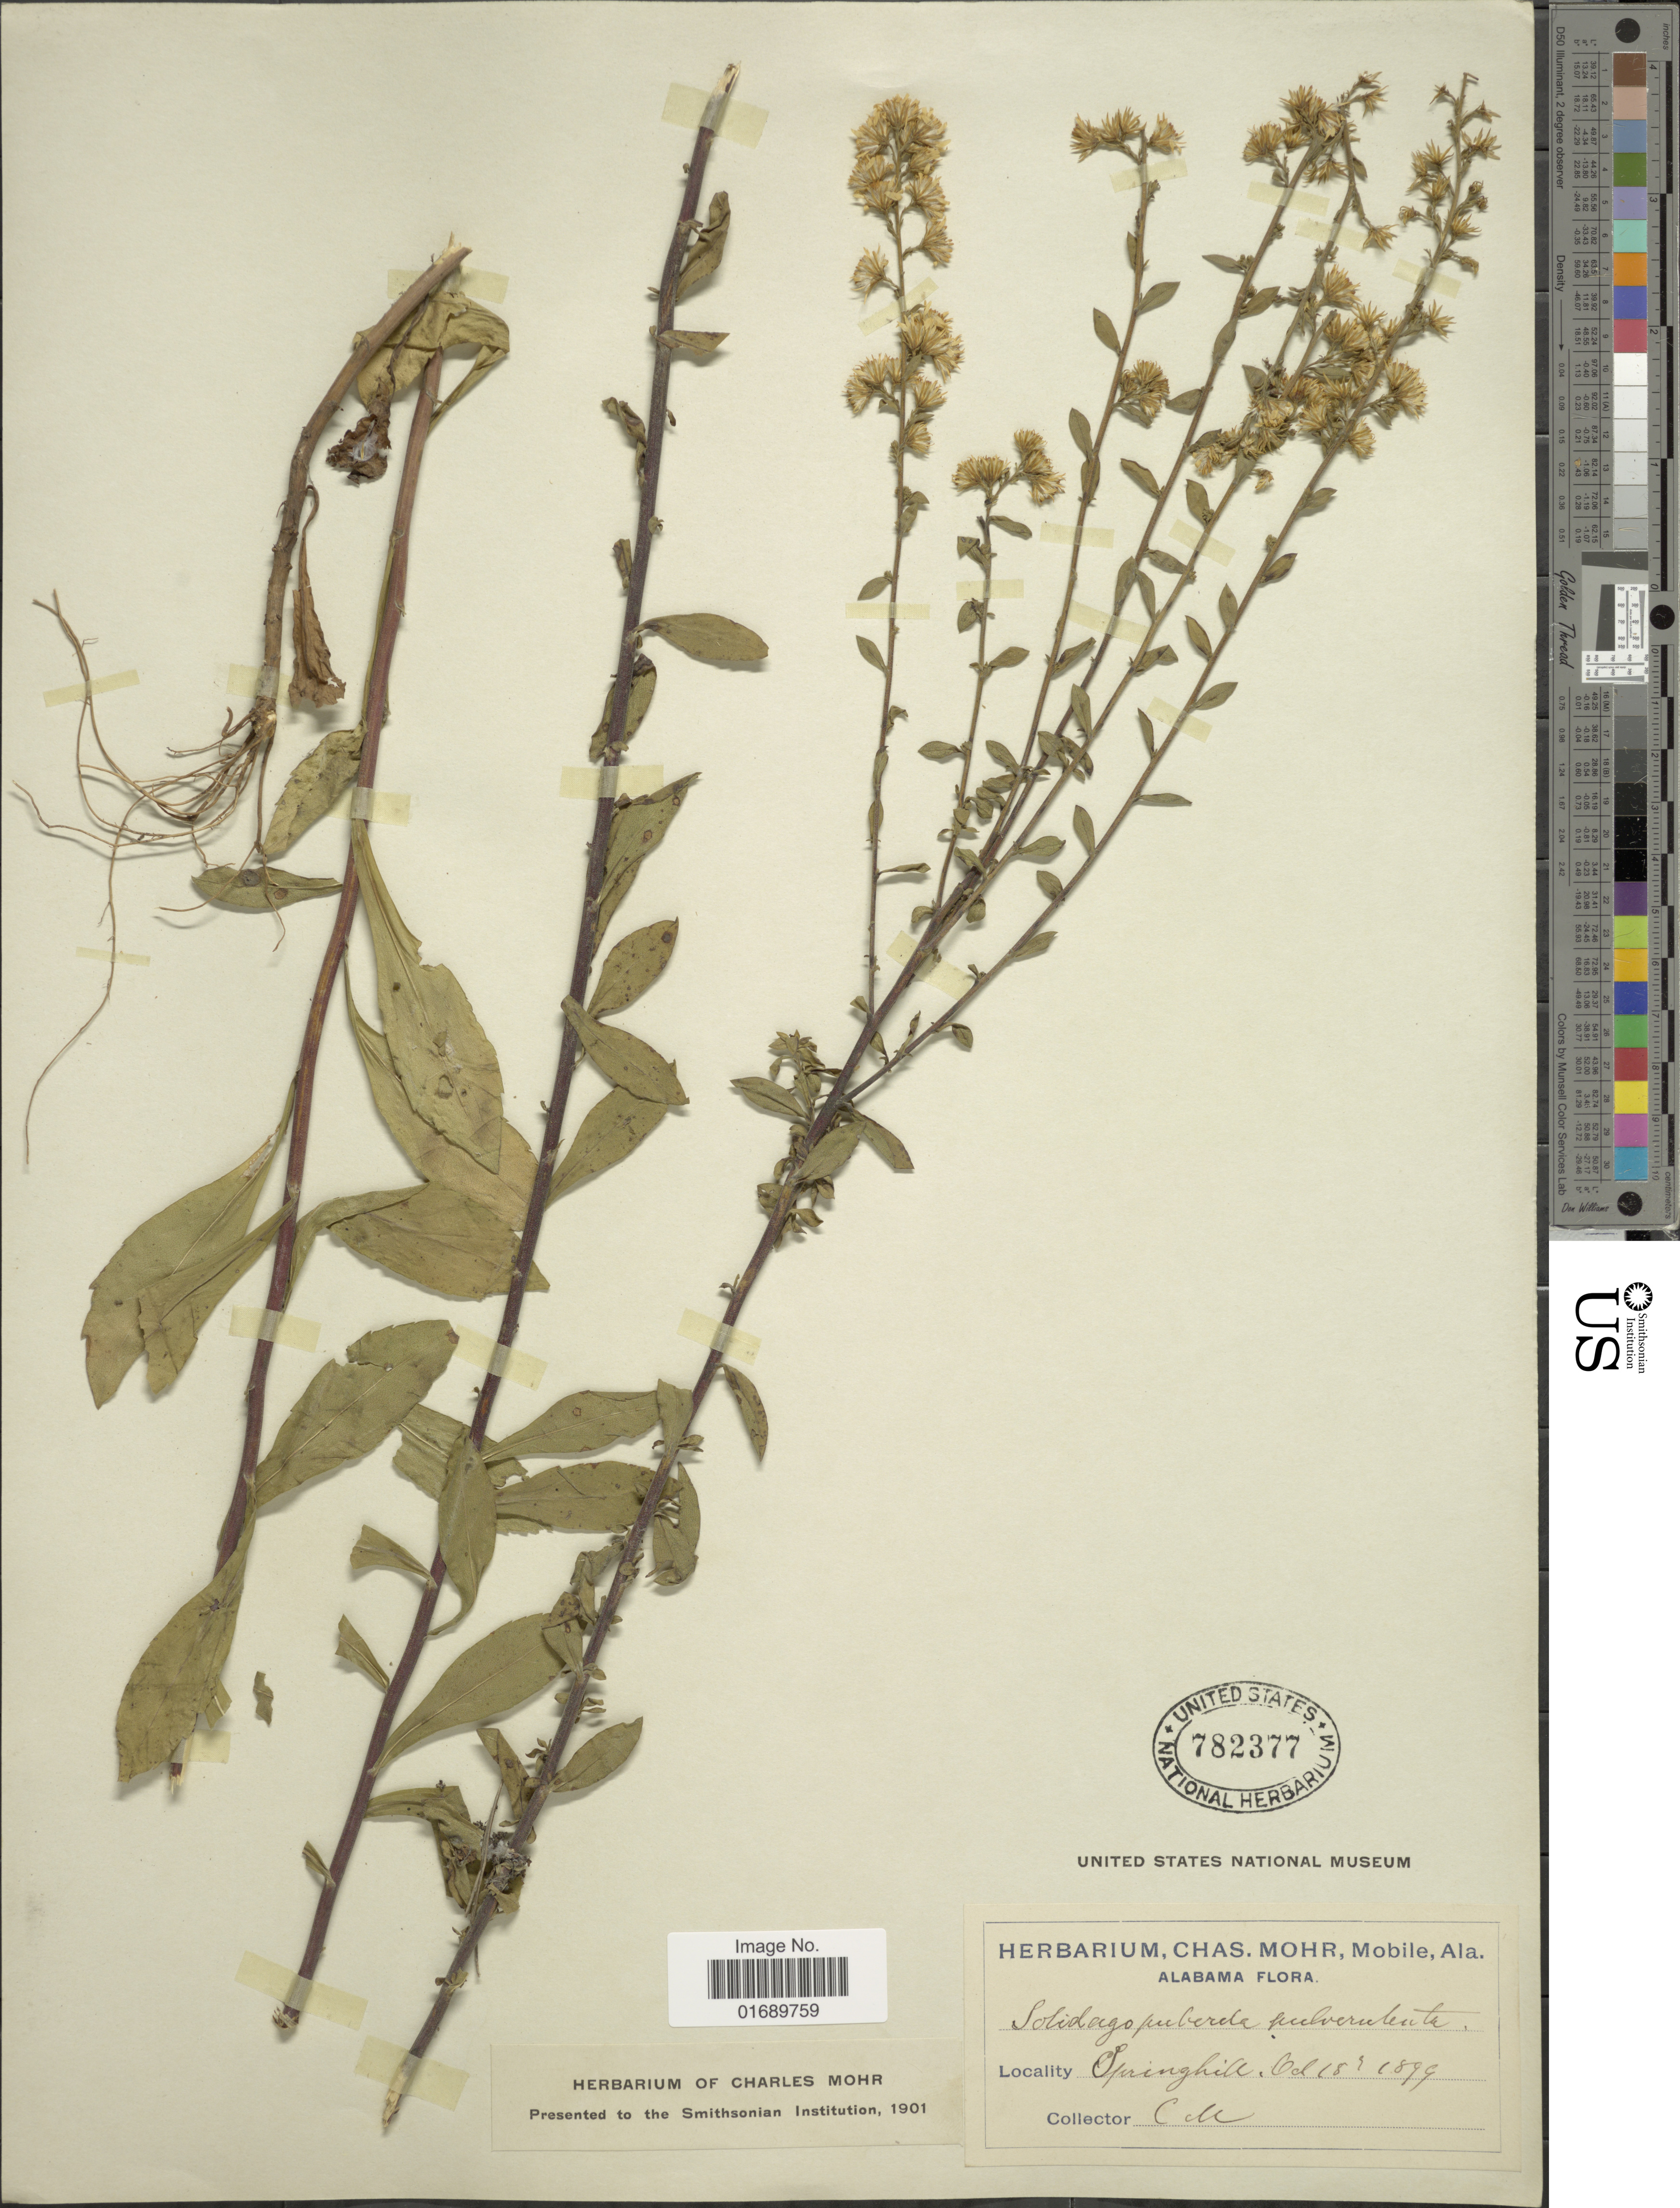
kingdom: Plantae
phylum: Tracheophyta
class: Magnoliopsida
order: Asterales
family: Asteraceae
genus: Solidago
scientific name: Solidago puberula var. pulverulenta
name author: (Nutt.) Chapman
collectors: C. T. Mohr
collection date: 1899-10-18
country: United States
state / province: Alabama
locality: Springhill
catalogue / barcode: US 782377